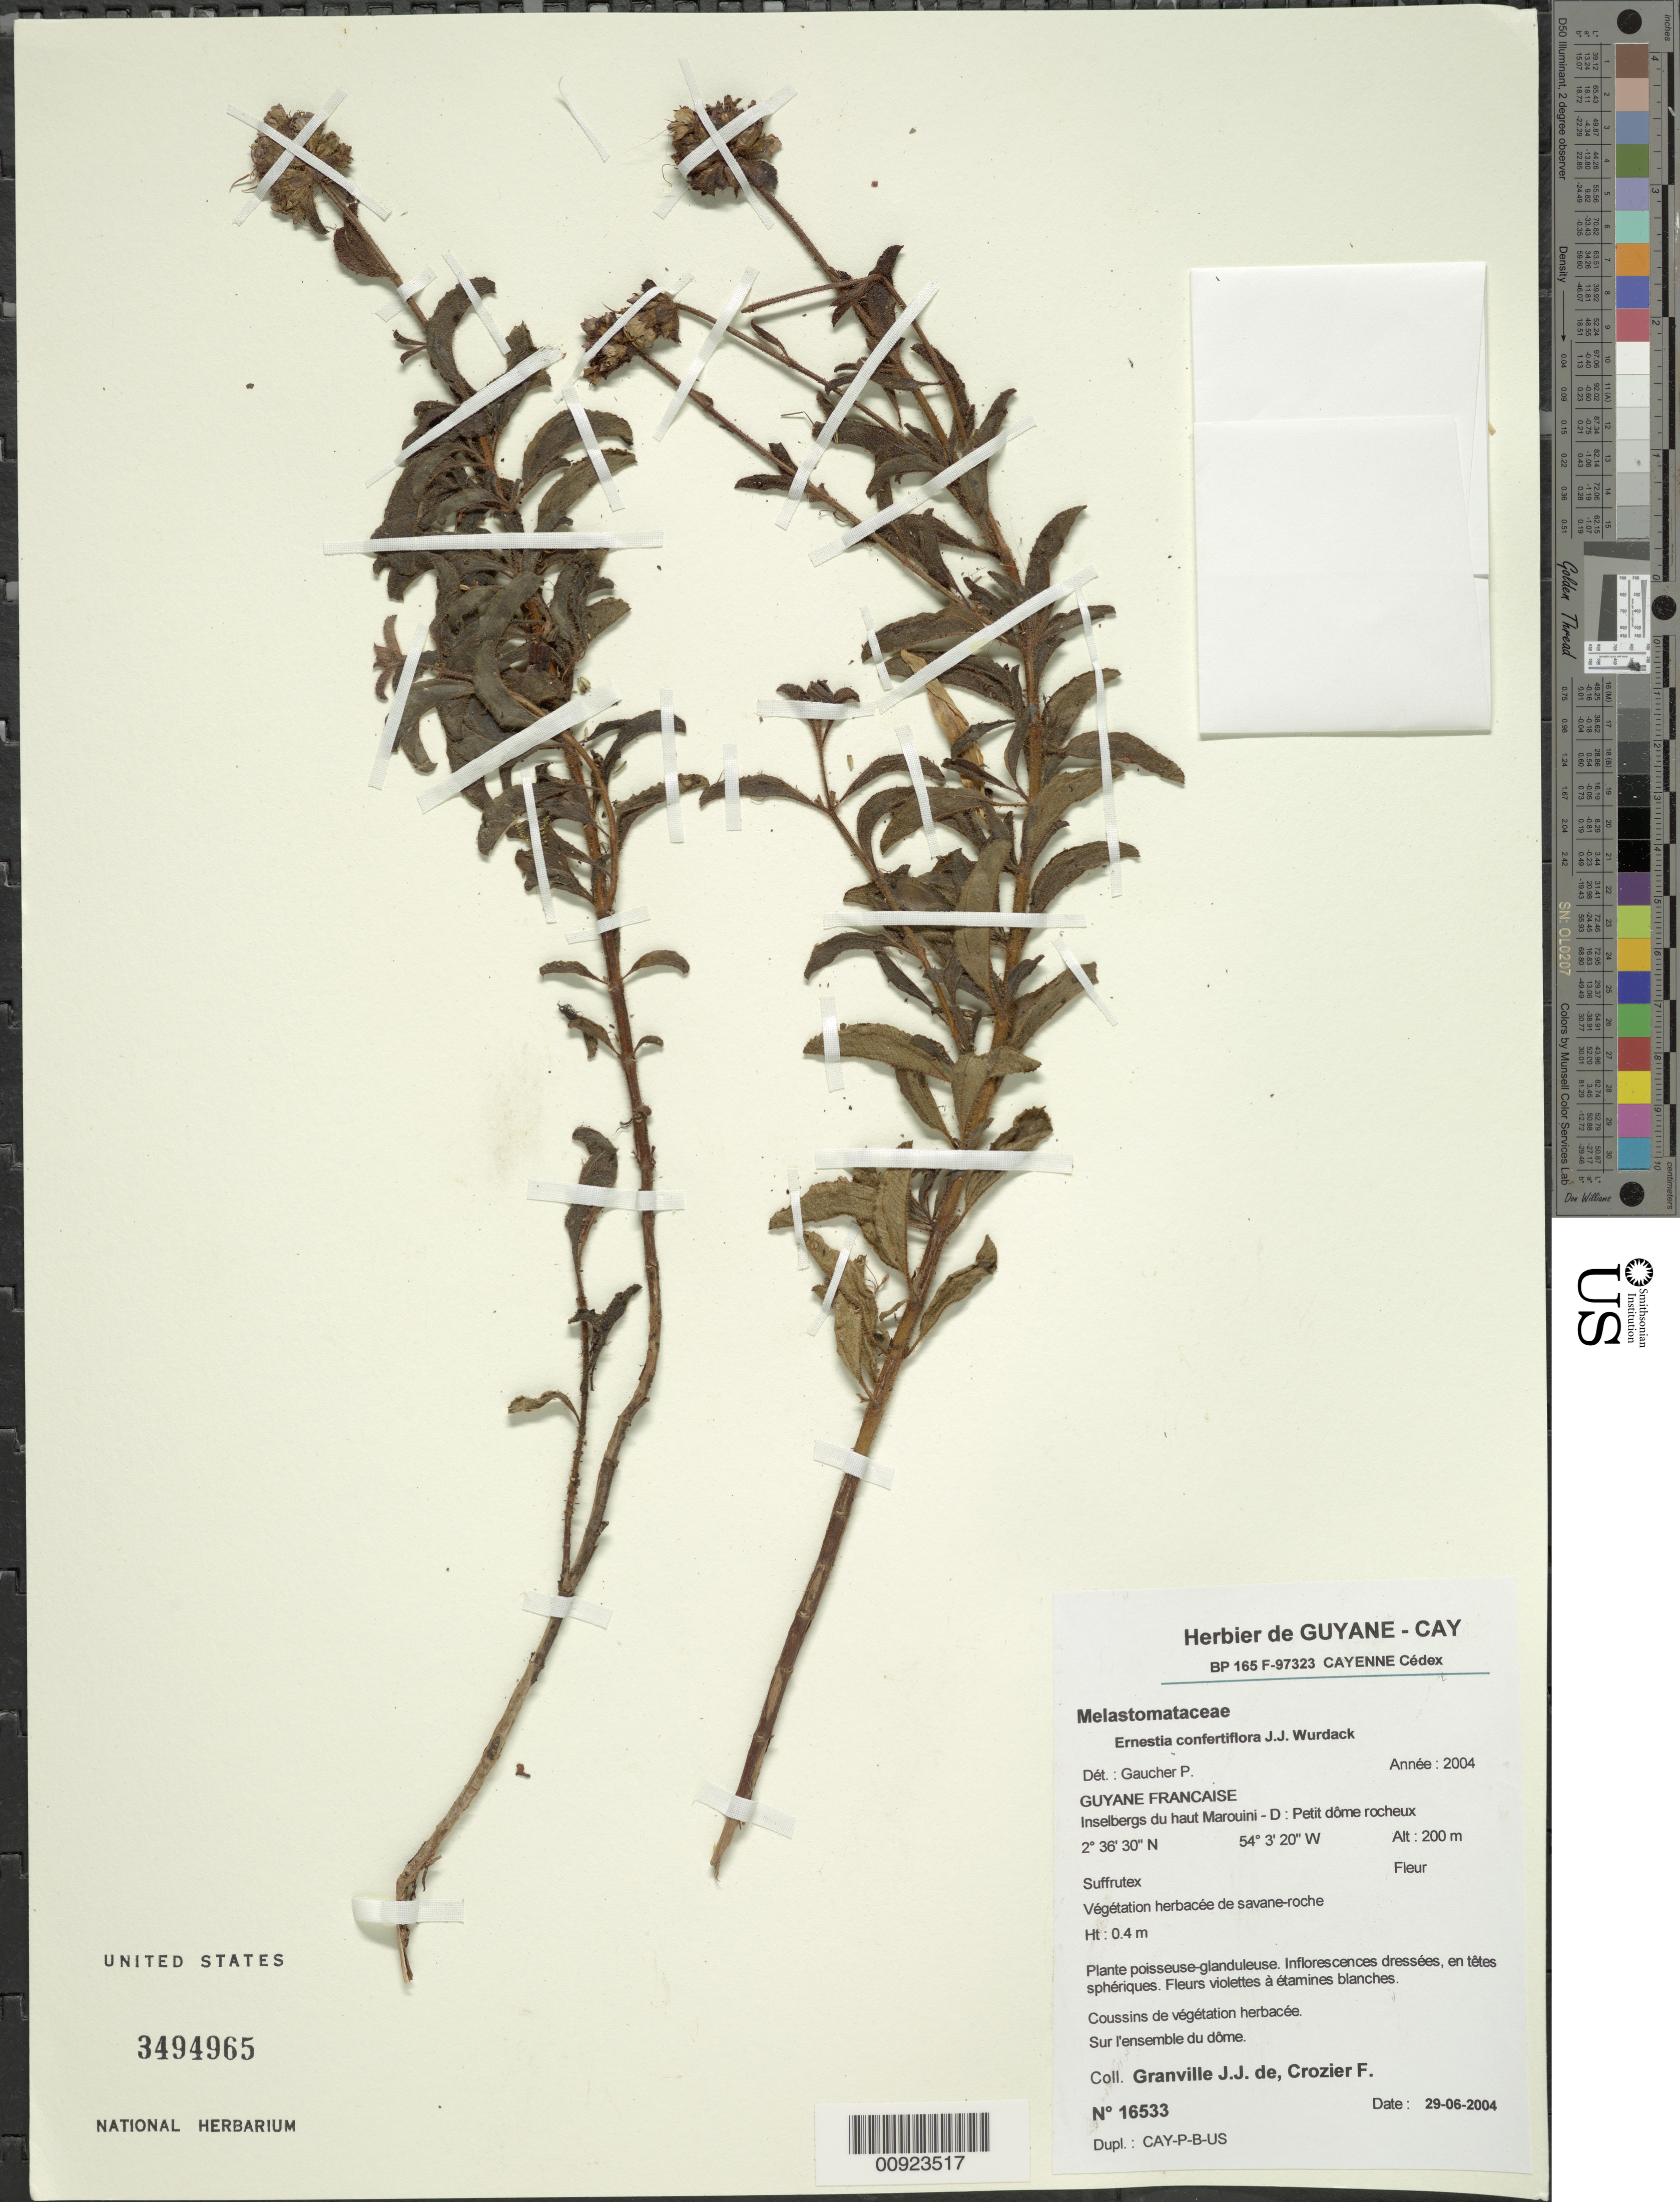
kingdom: Plantae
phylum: Tracheophyta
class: Magnoliopsida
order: Myrtales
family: Melastomataceae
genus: Ernestia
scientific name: Ernestia confertiflora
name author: Wurdack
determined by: Gaucher, P.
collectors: J.-J. de Granville & F. Crozier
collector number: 16533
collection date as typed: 29-Jun-04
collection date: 2004-06-29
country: French Guiana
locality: Haut Marouini-D; Petit dôme rocheux. Sur l'ensemble du dôme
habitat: Végétation herbacée de savane-roche; coussins de vegetation herbacee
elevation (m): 200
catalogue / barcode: US 3494965